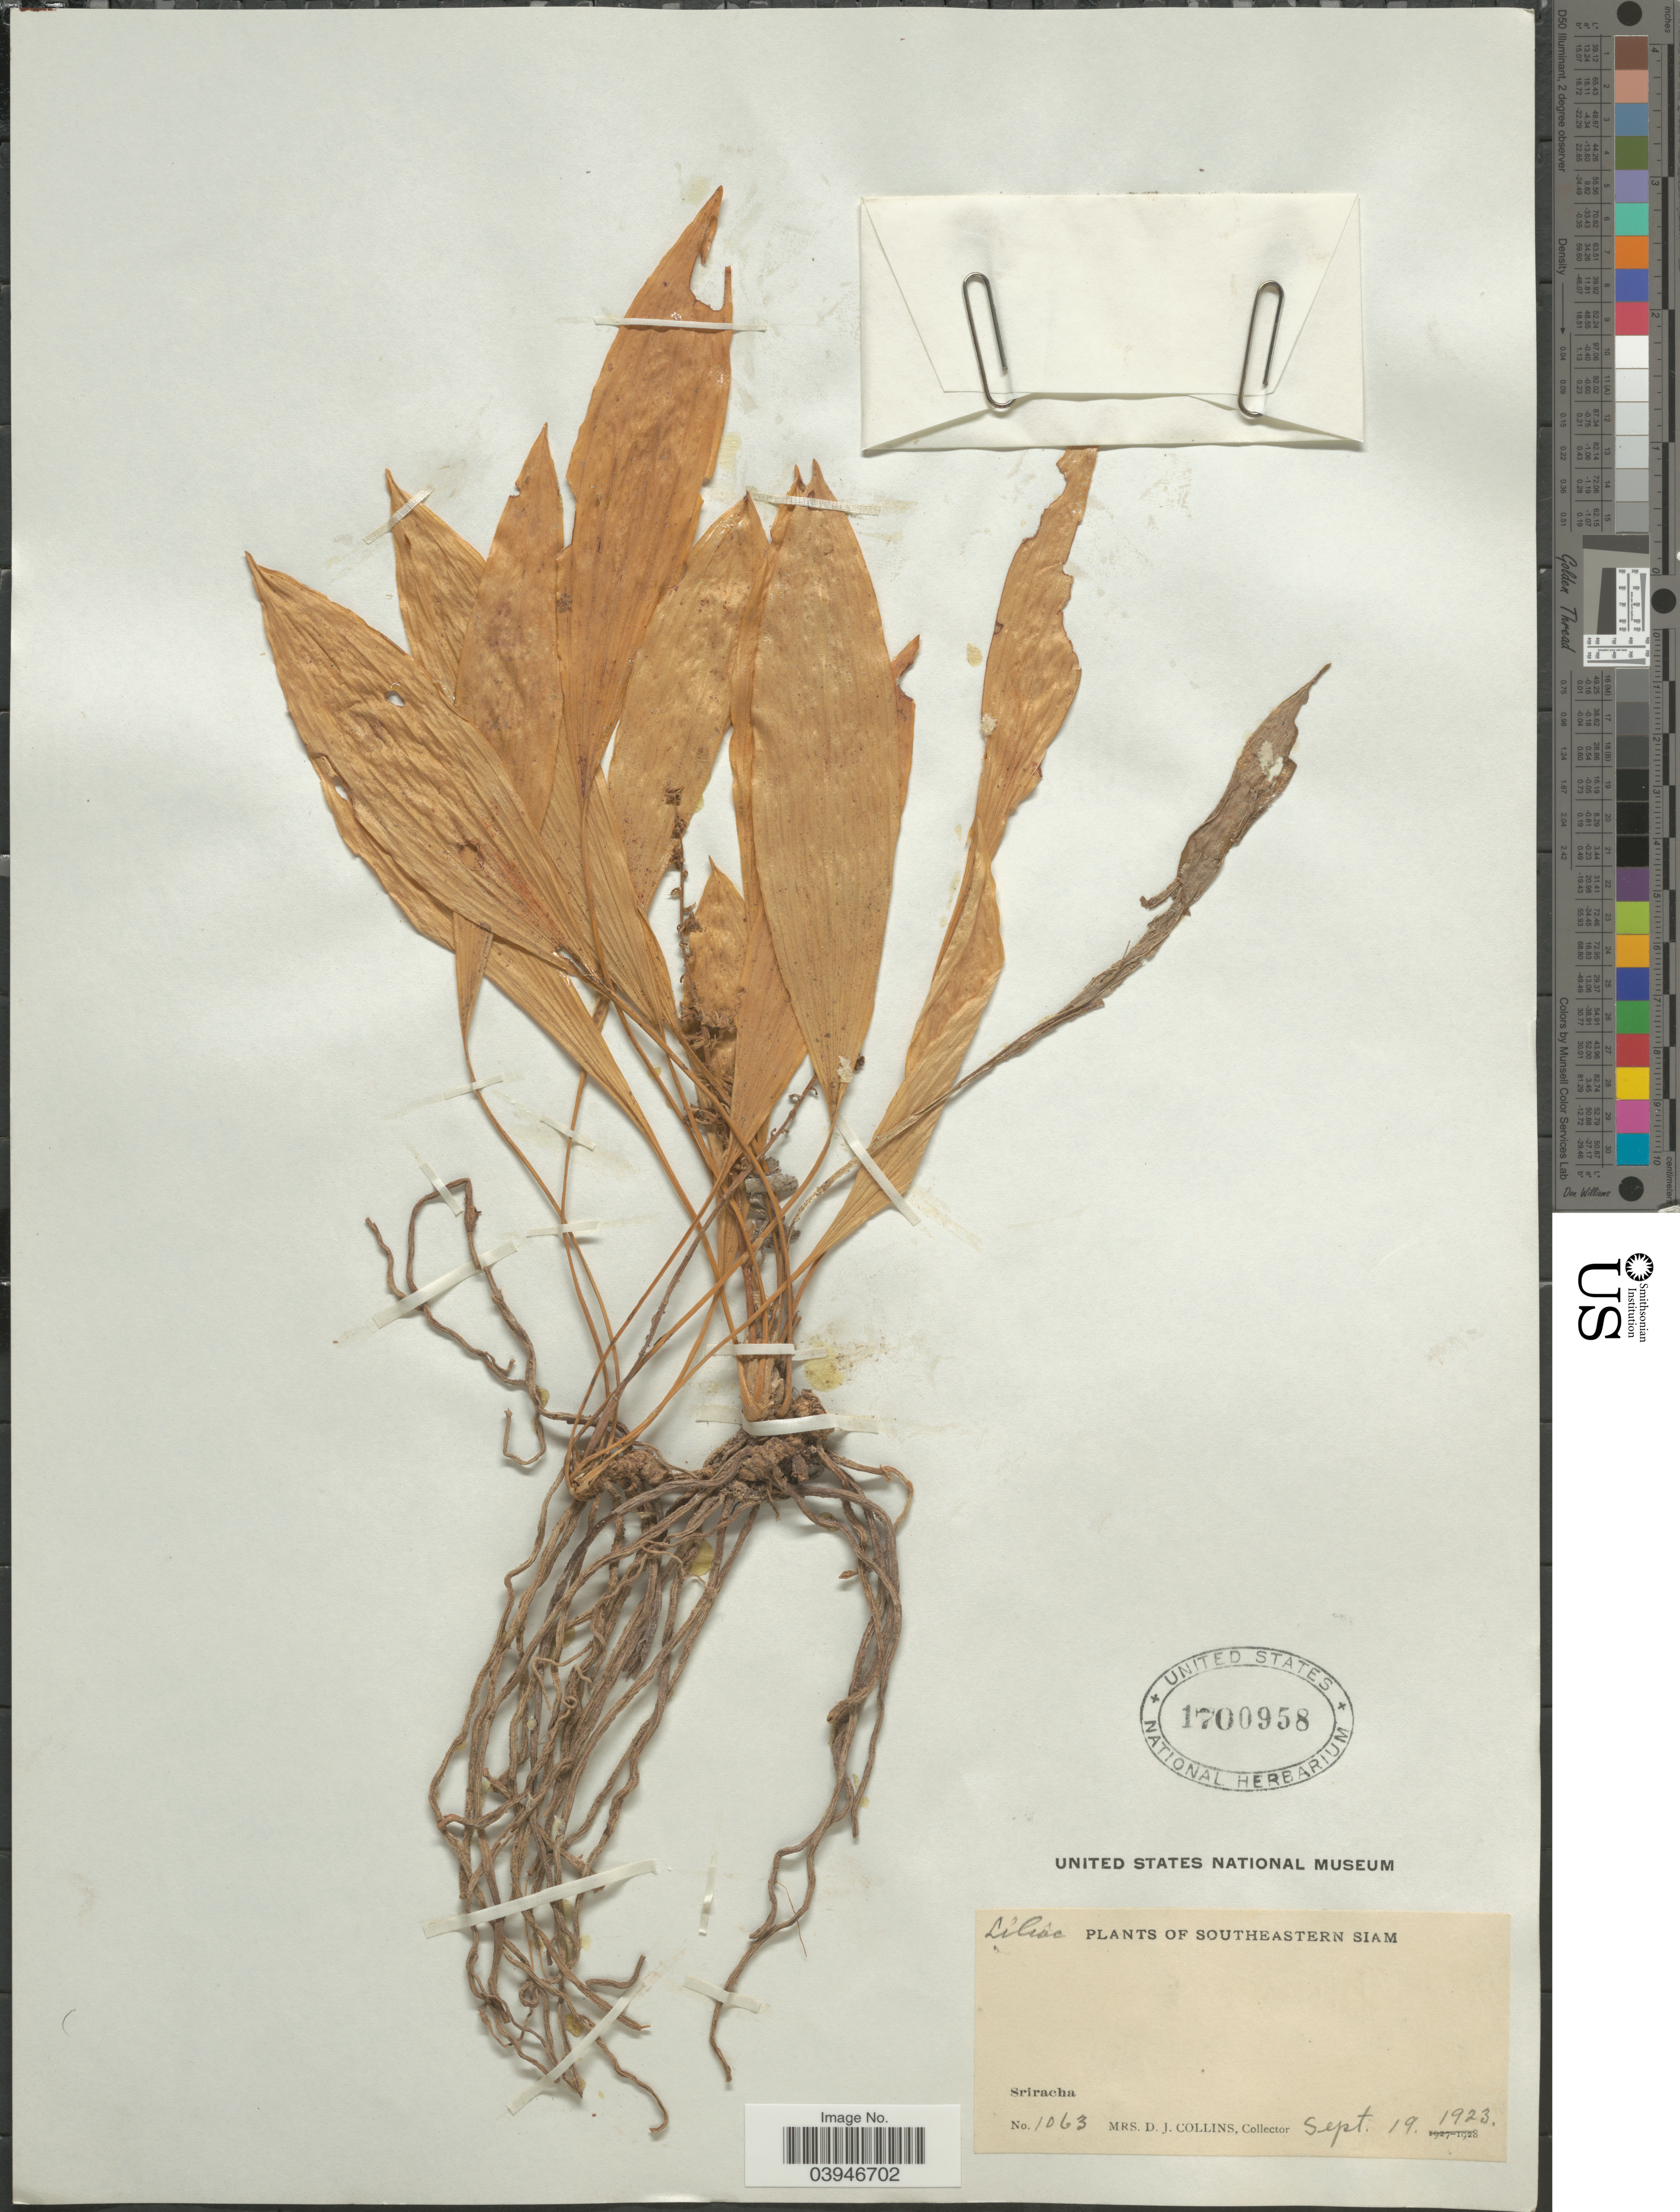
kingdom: Plantae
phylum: Tracheophyta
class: Liliopsida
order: Liliales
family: Liliaceae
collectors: J. Collins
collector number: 1063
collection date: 1923-09-19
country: Thailand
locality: Southeastern Siam. Sriracha.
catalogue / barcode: US 1700958